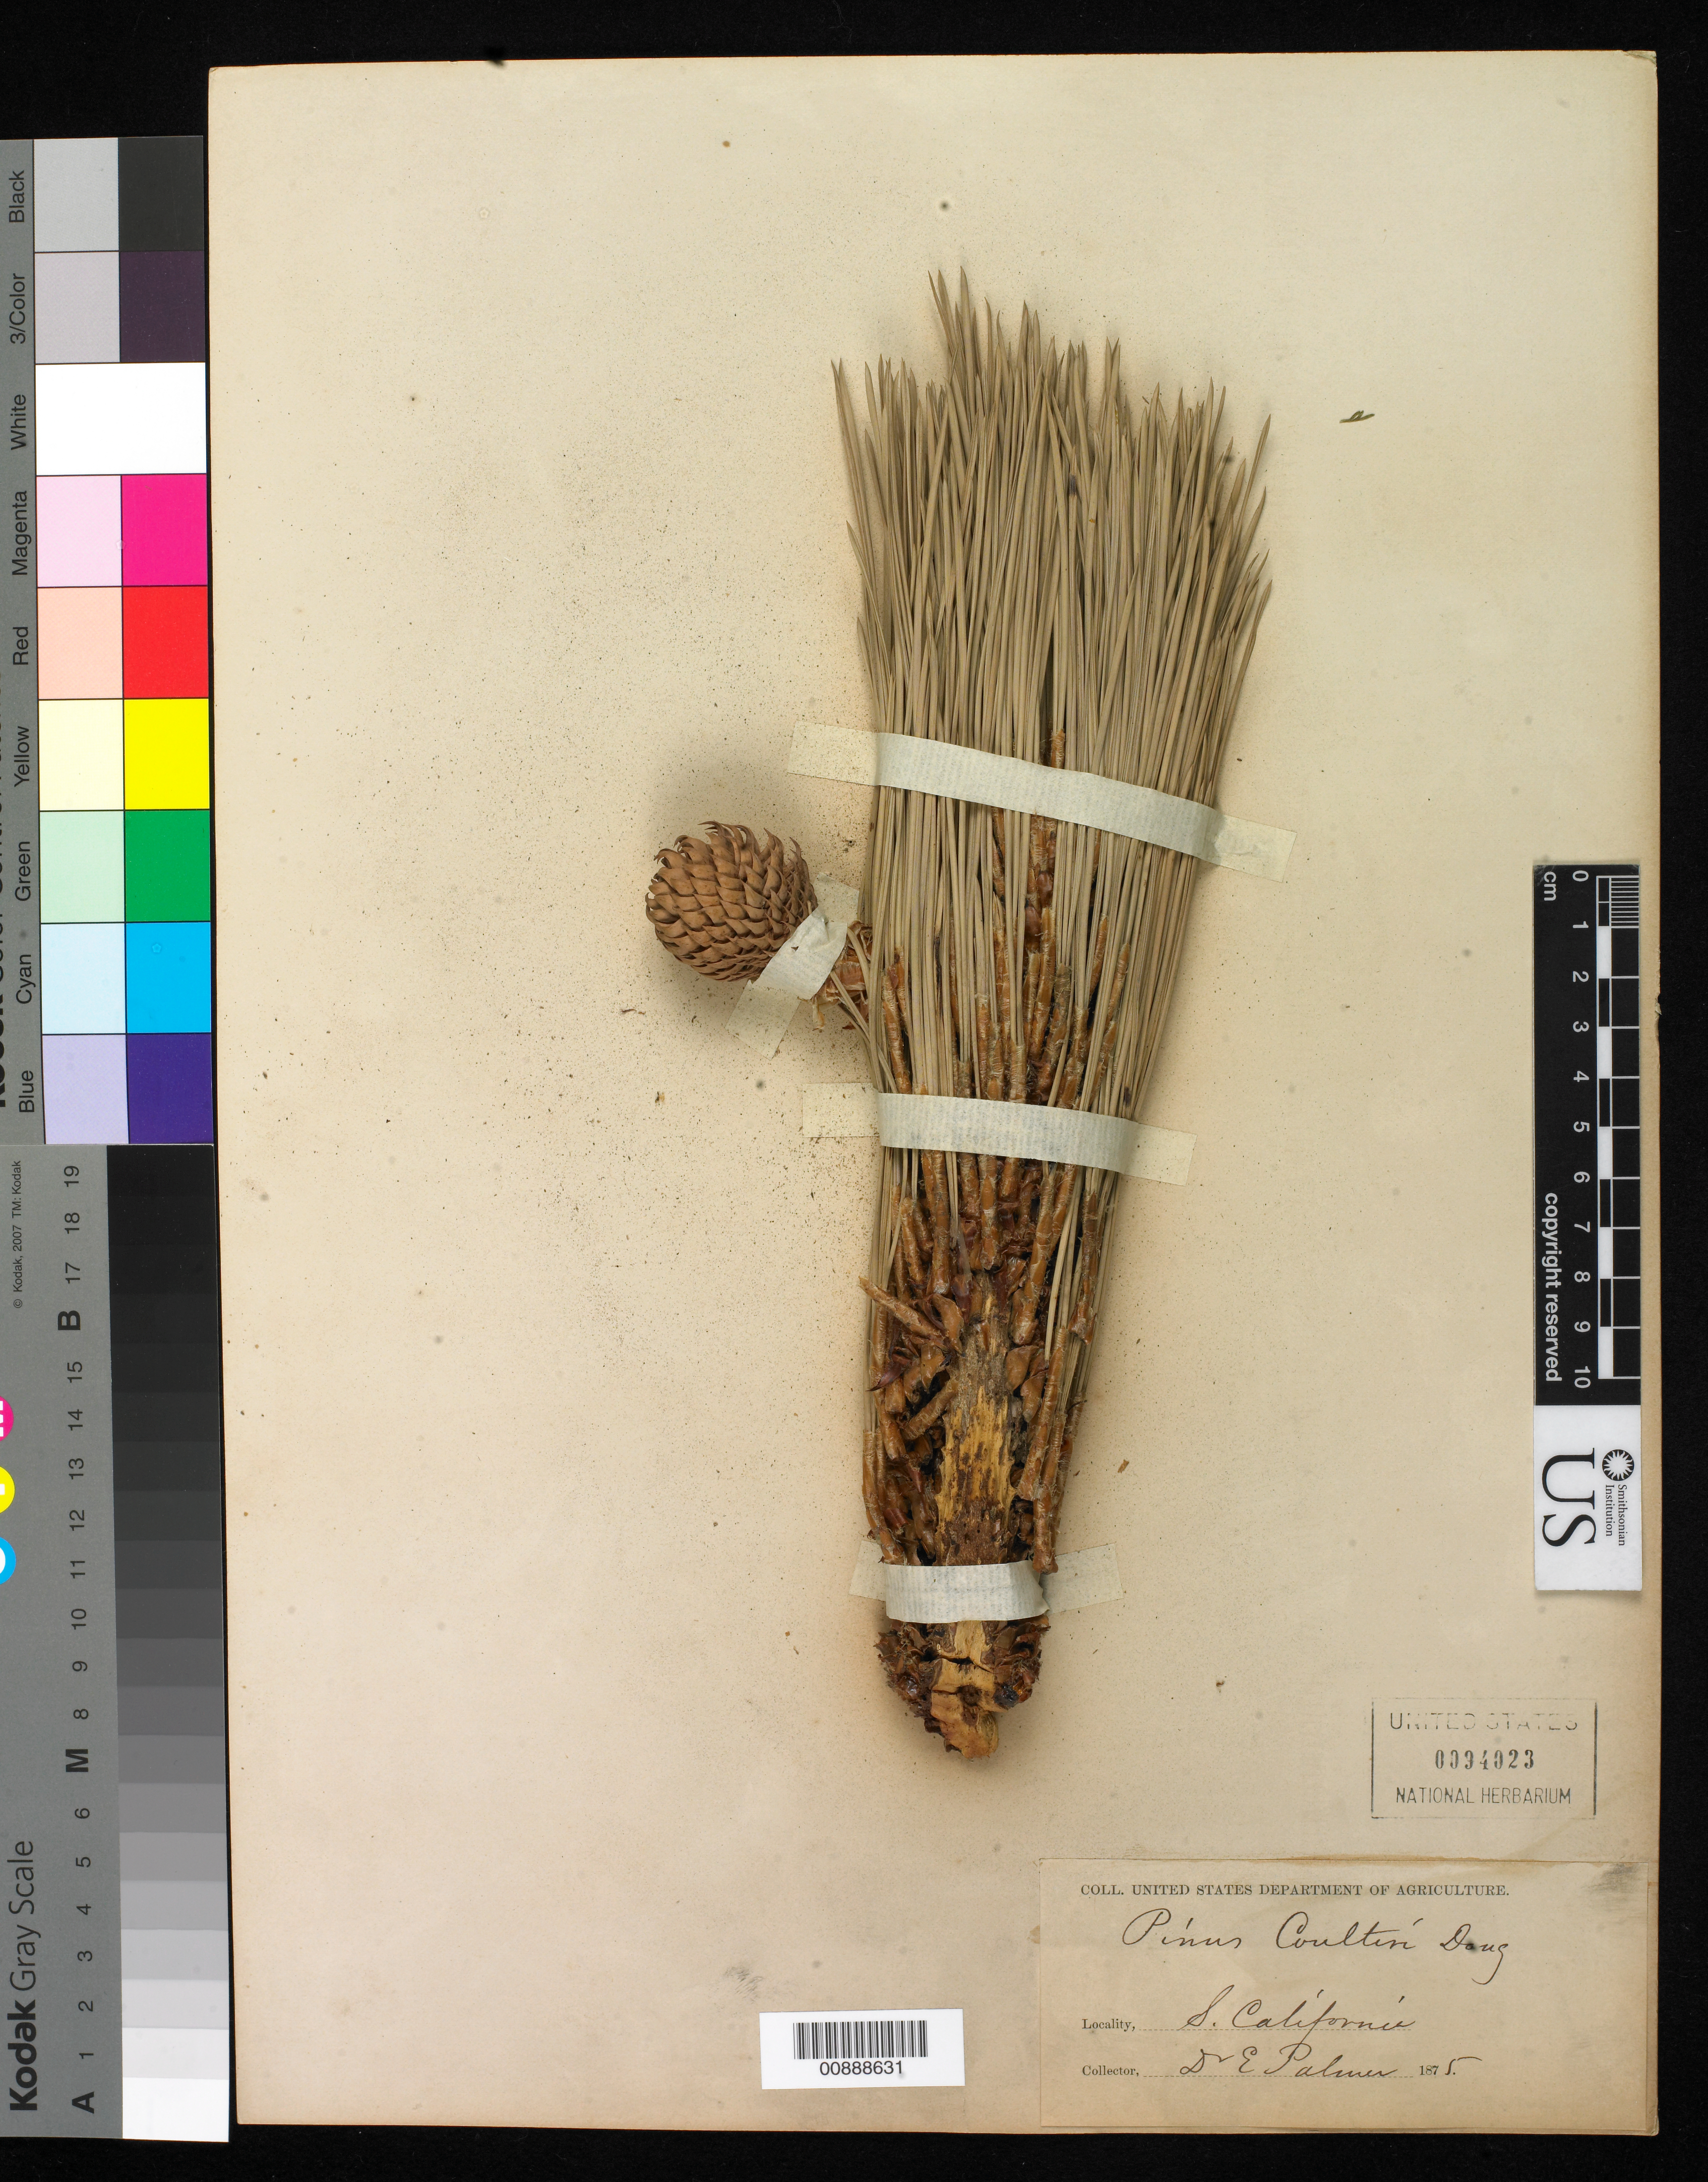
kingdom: Plantae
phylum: Tracheophyta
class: Pinopsida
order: Pinales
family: Pinaceae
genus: Pinus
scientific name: Pinus coulteri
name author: Lamb. ex D. Don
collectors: E. Palmer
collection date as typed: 1875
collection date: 1875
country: United States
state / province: California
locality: S California.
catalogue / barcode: US 94023